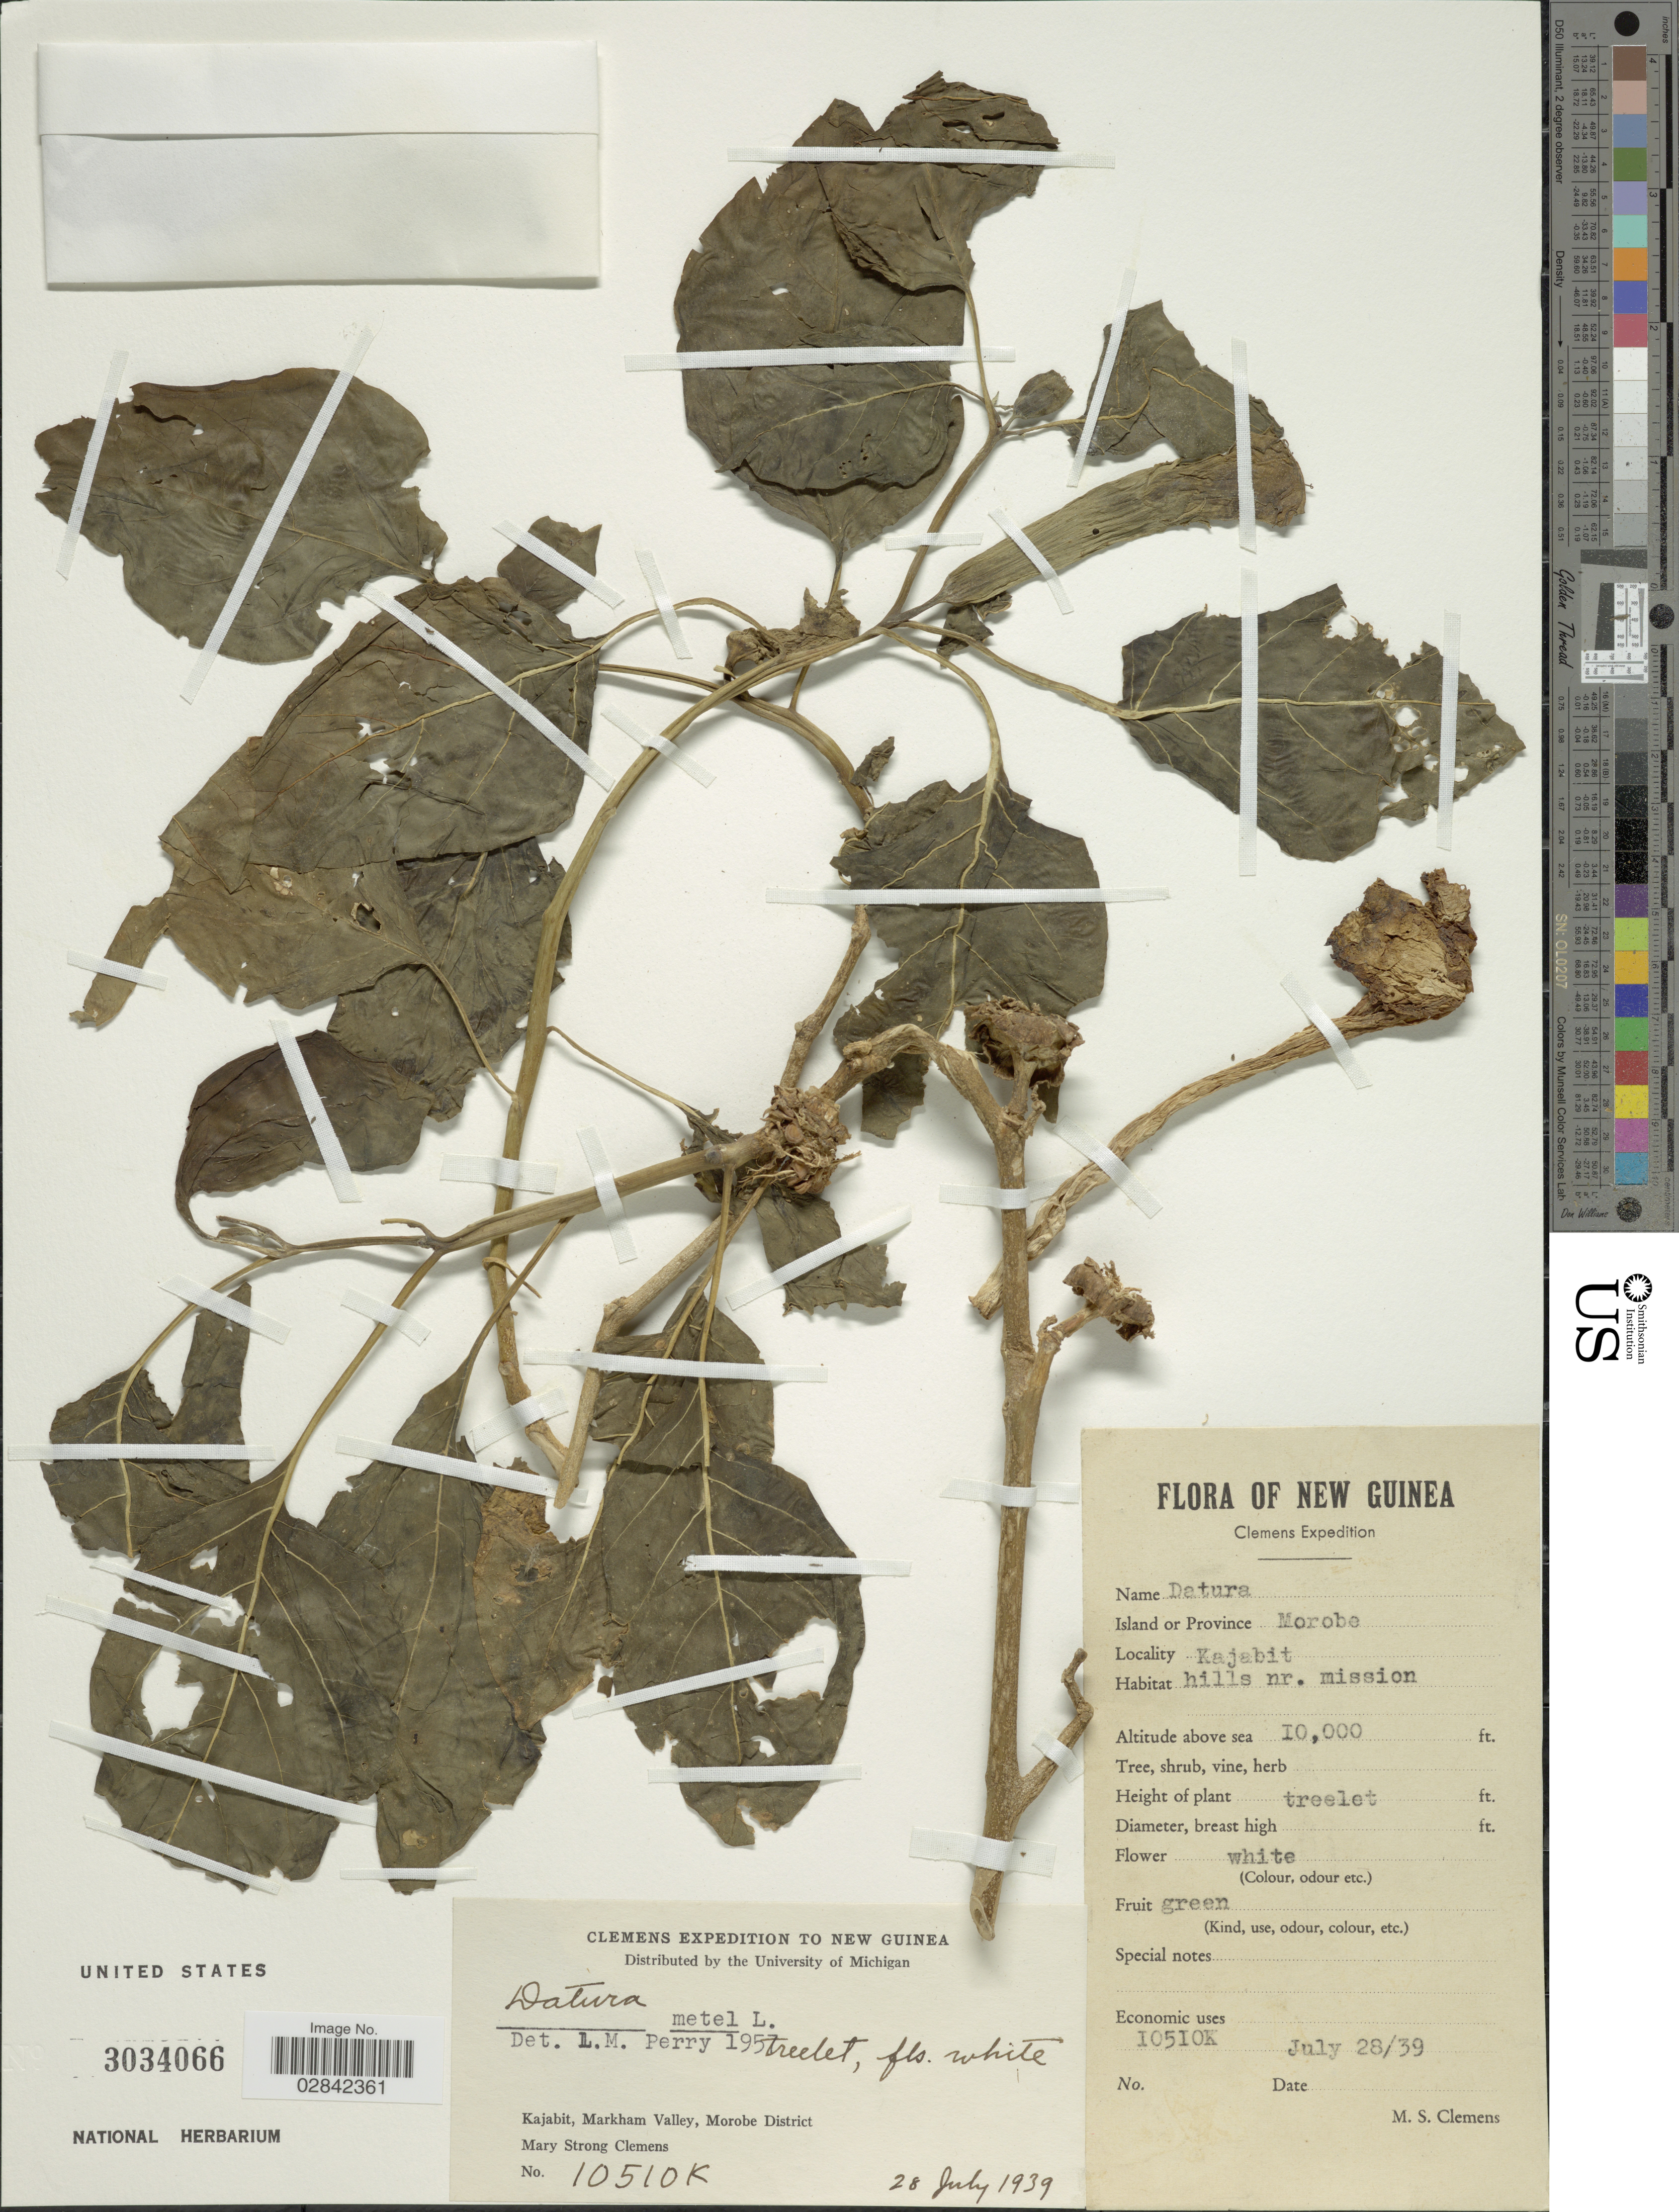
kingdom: Plantae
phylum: Tracheophyta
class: Magnoliopsida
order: Solanales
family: Solanaceae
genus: Datura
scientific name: Datura metel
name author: L.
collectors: M. S. Clemens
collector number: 10510K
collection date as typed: Transcribed d/m/y: 28/7/39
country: Papua New Guinea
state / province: Morobe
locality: Island or Province Morobe. Kajabit, hills nr. mission.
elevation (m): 3048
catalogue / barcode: US 3034066